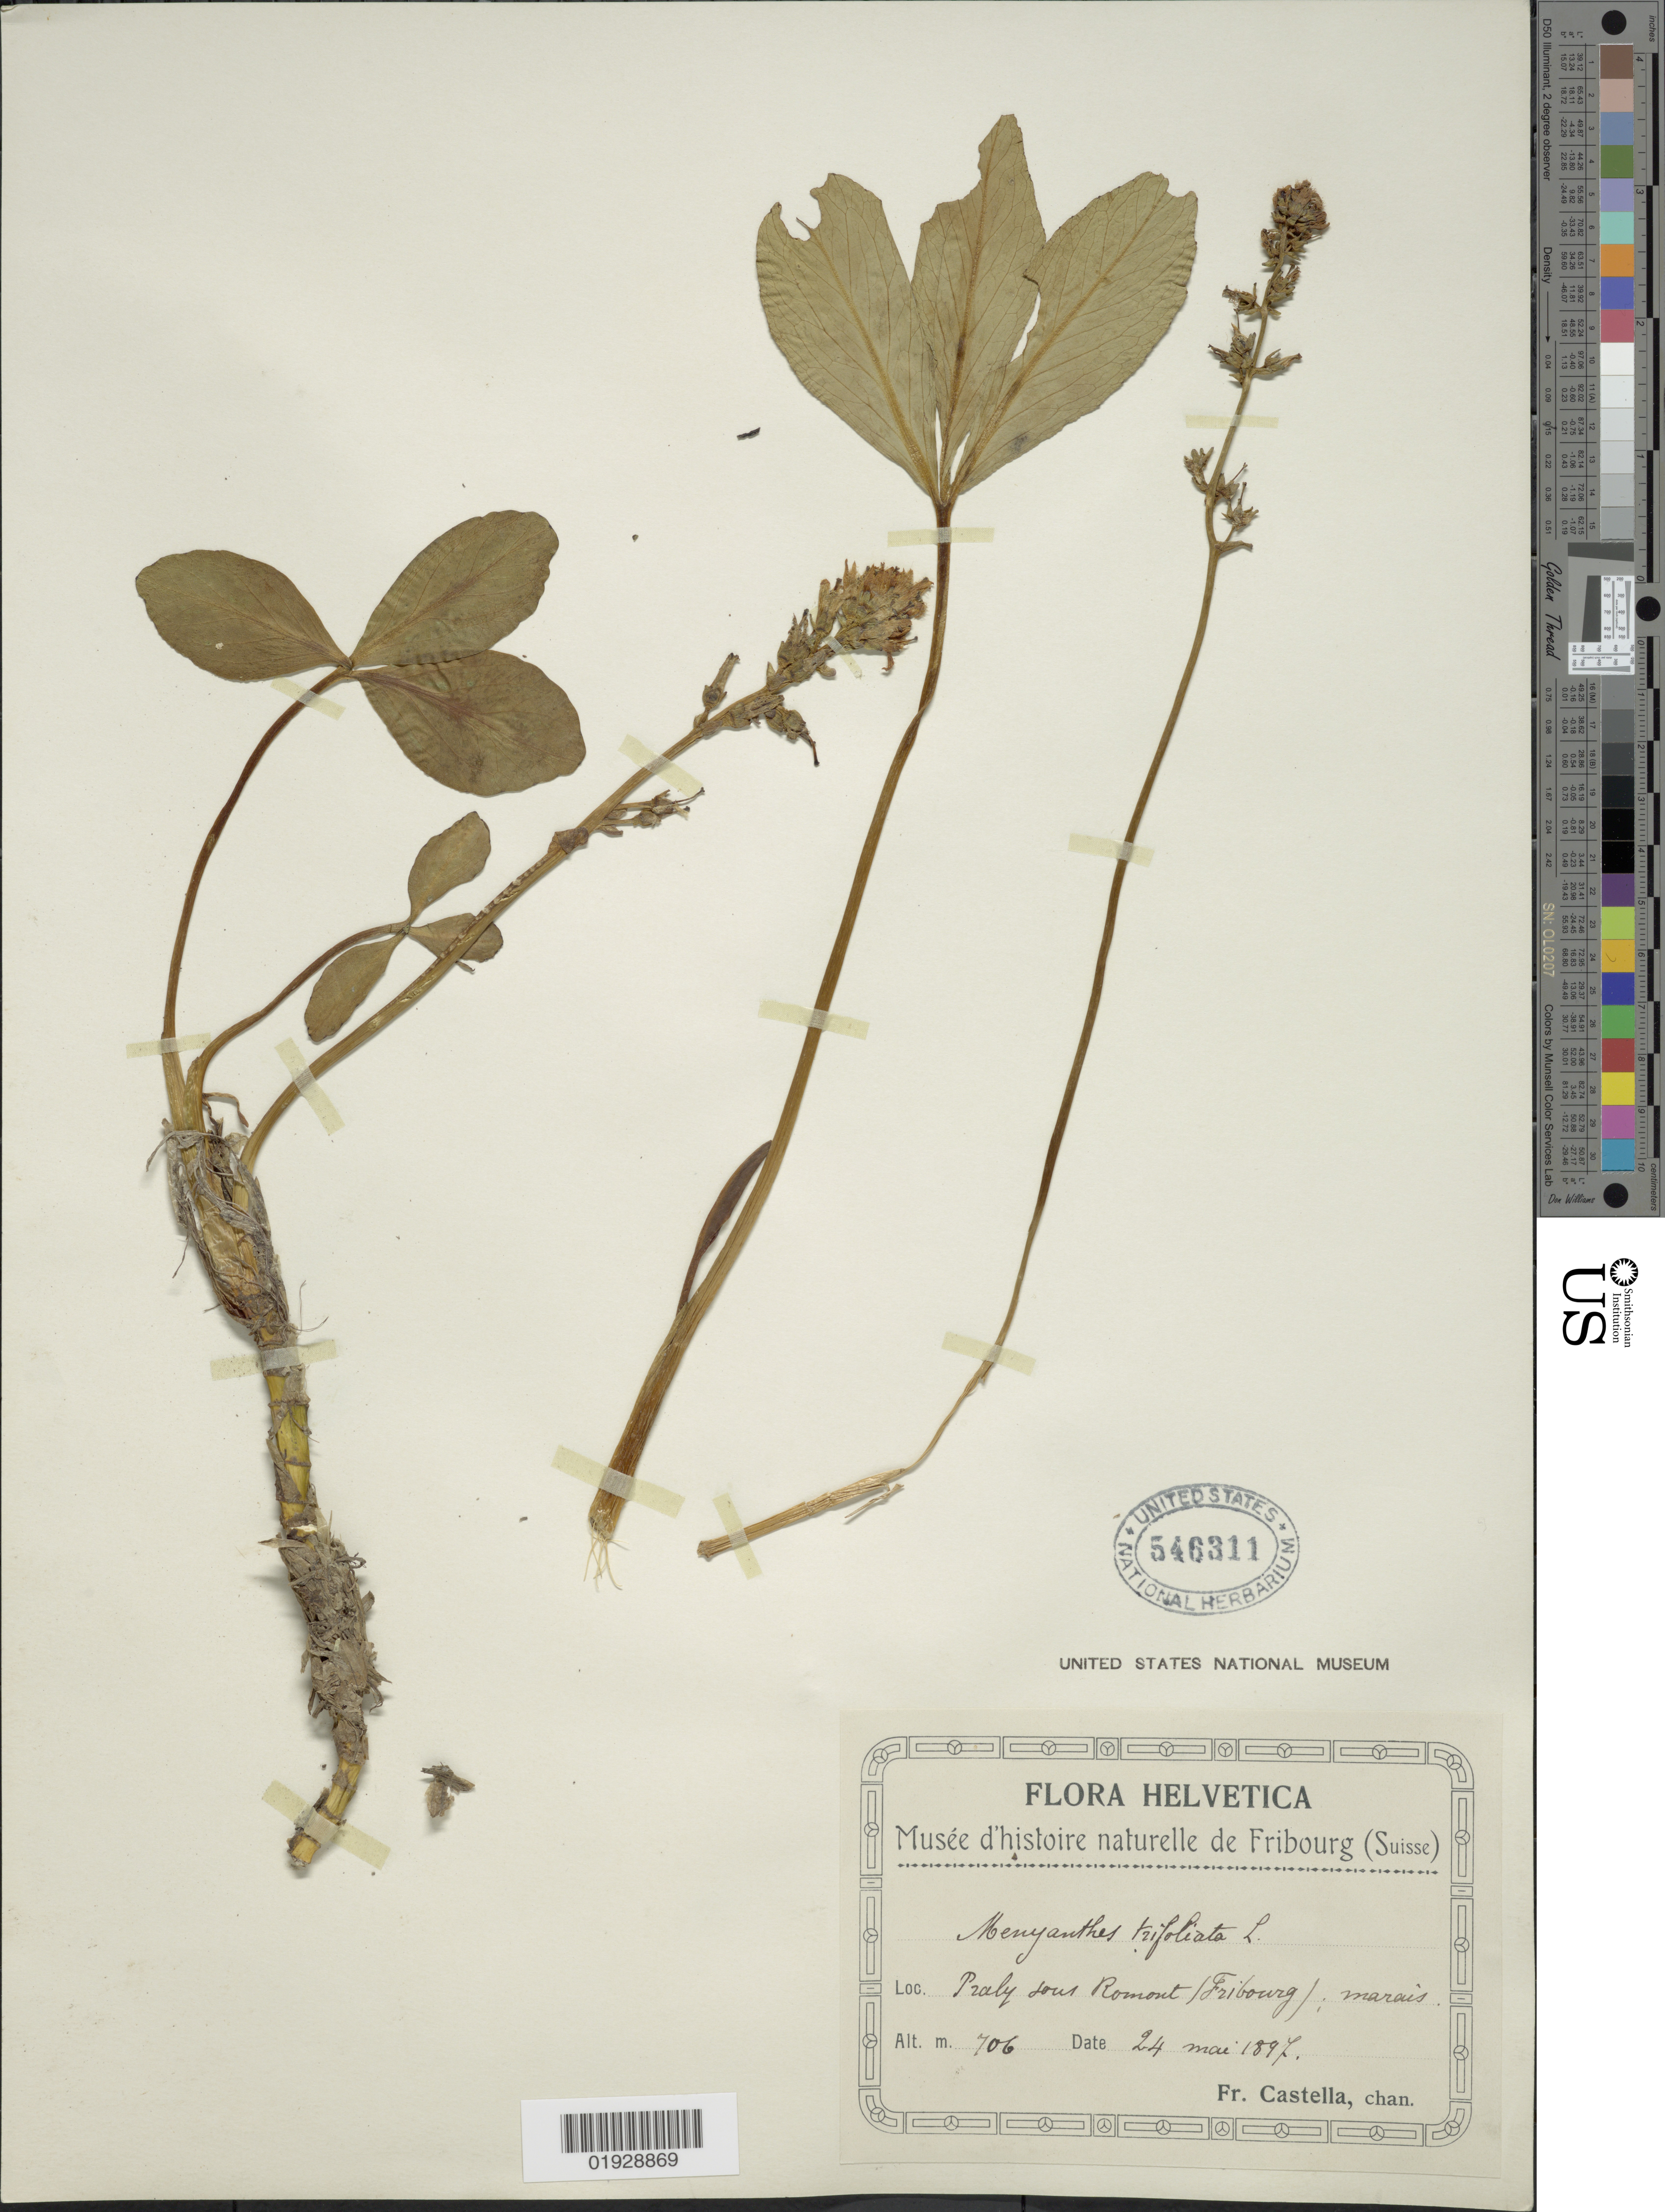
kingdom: Plantae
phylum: Tracheophyta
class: Magnoliopsida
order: Asterales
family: Menyanthaceae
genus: Menyanthes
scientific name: Menyanthes trifoliata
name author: L.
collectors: Fr. Castella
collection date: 1897-05-24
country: Switzerland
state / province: Fribourg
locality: Helvetica, Praly sous Romont (Fribourg).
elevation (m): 706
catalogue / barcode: US 546311